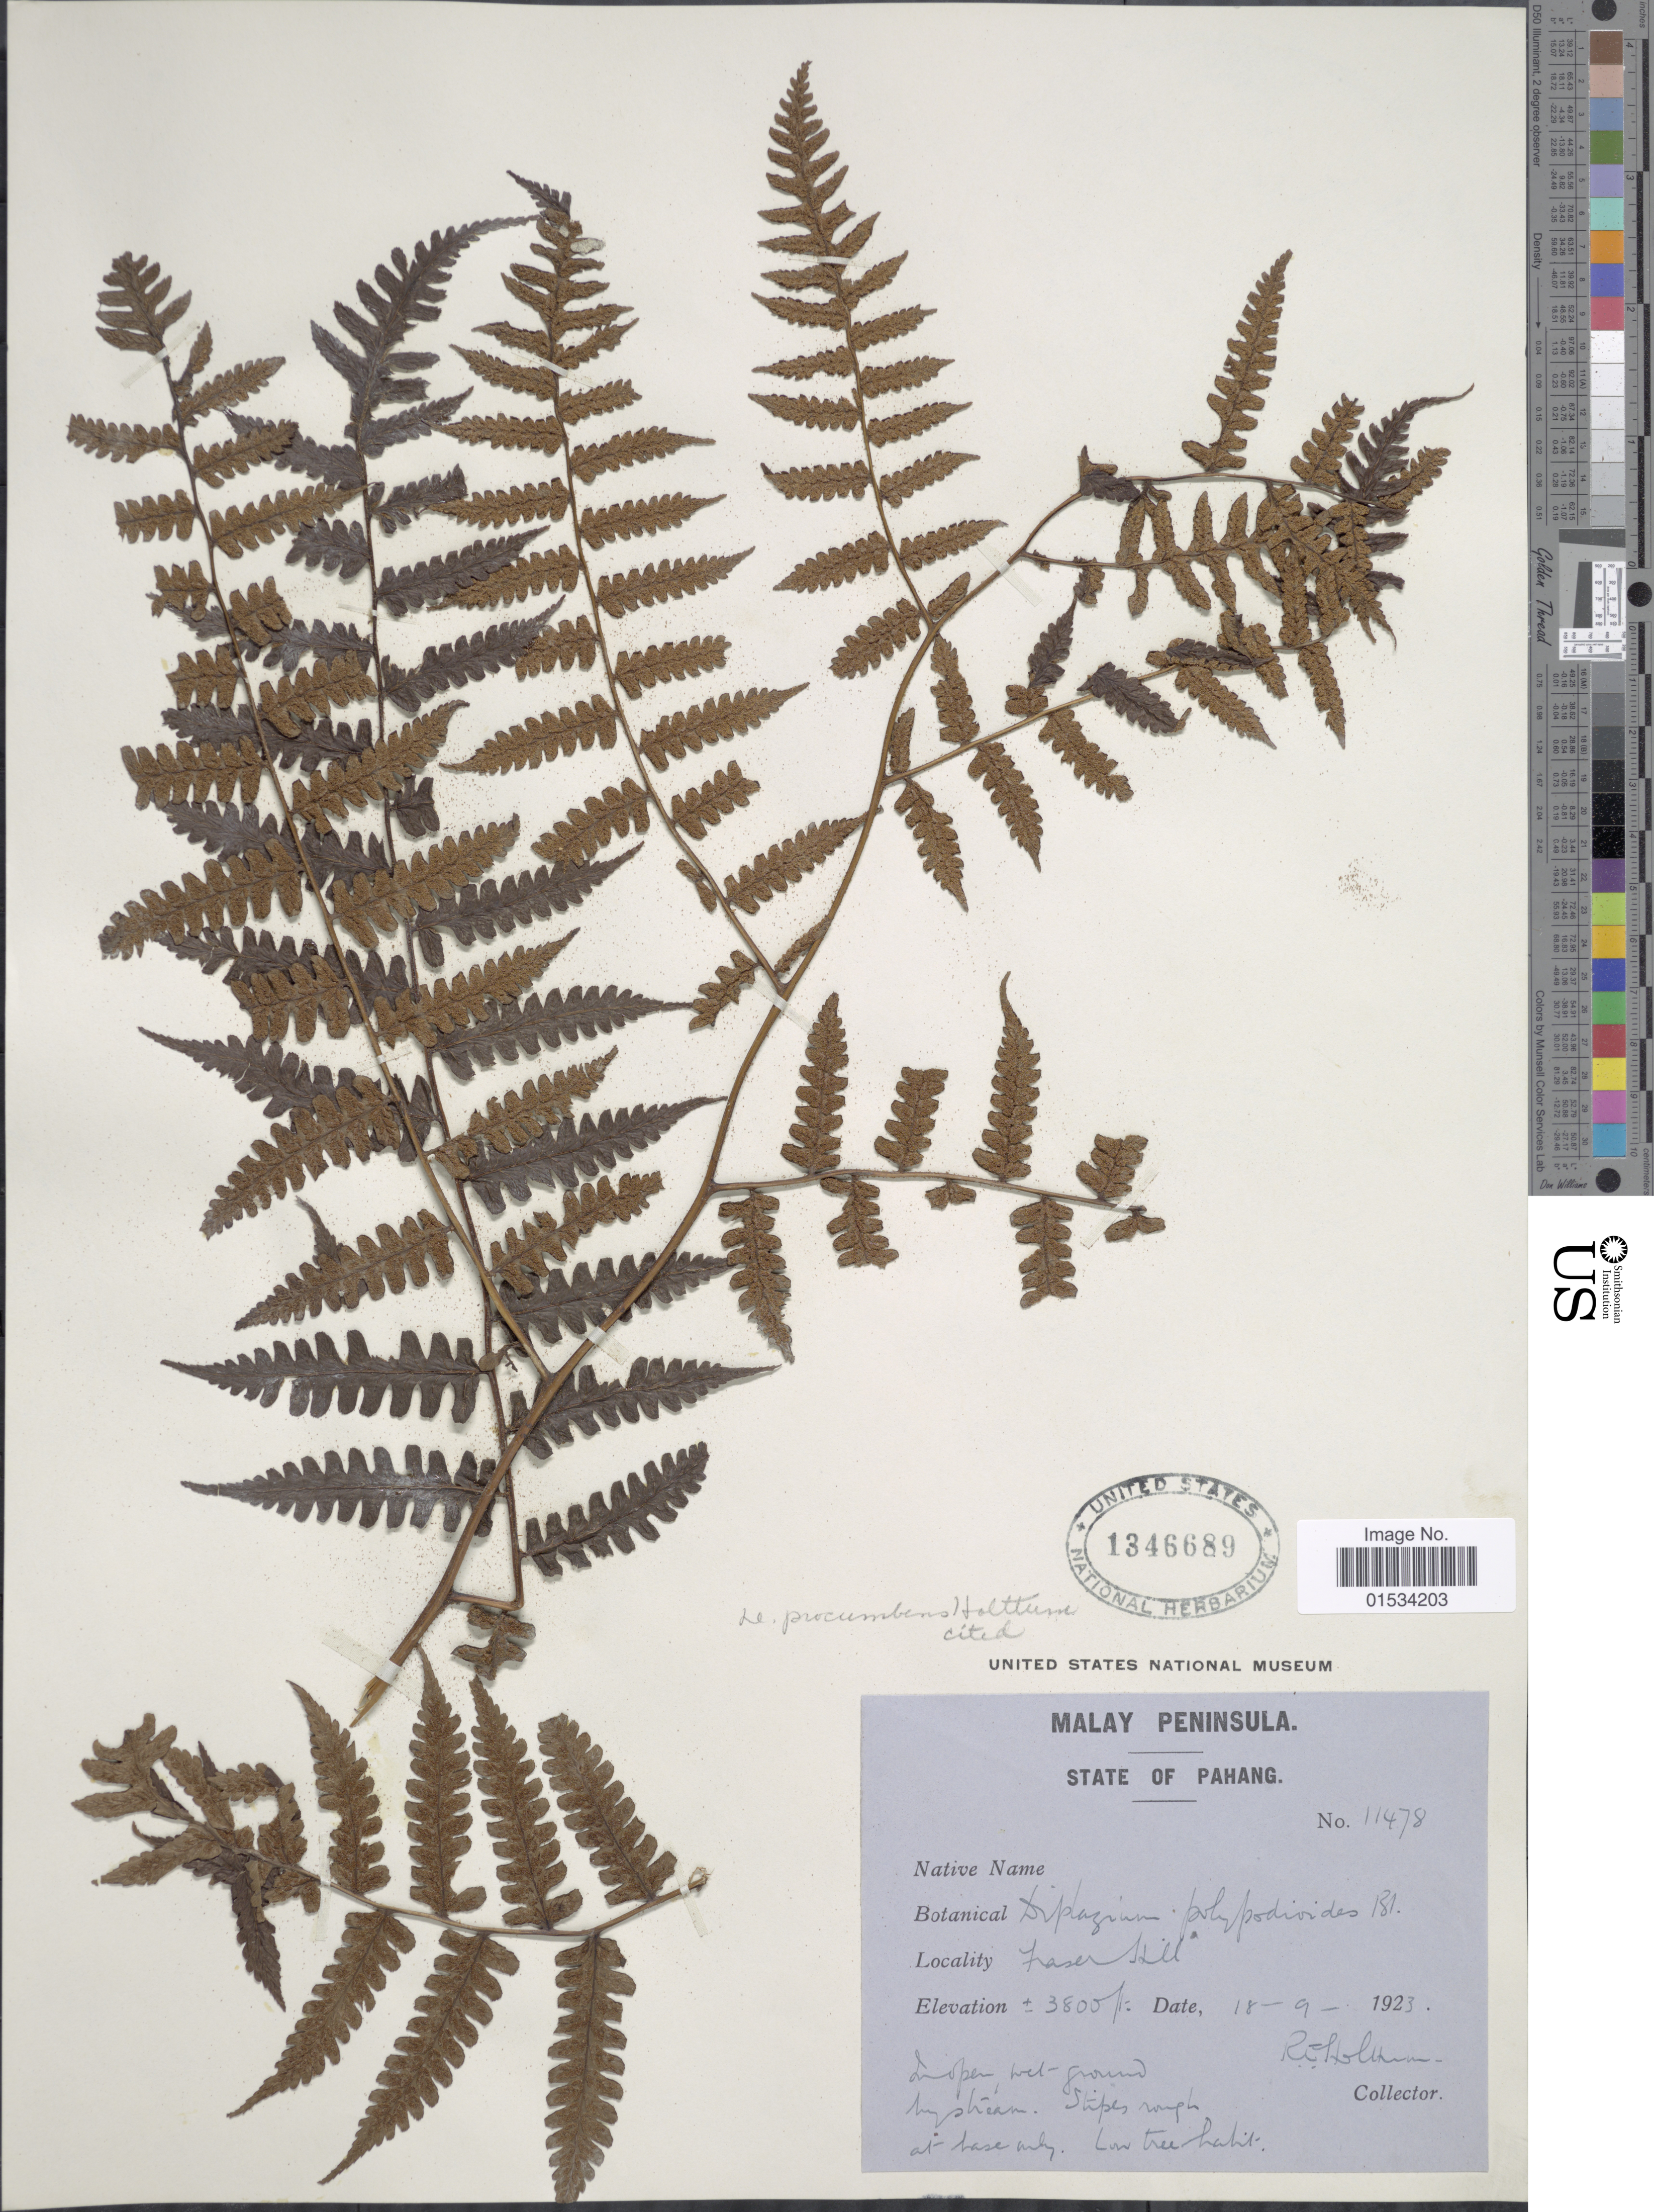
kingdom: Plantae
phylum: Tracheophyta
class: Polypodiopsida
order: Polypodiales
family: Athyriaceae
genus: Diplazium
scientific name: Diplazium procumbens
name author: Holttum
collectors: R. E. Holttum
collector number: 11478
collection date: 1923-09-18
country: Malaysia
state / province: Pahang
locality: Frasers Hill, Malay Peninsula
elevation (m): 1158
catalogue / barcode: US 1346689